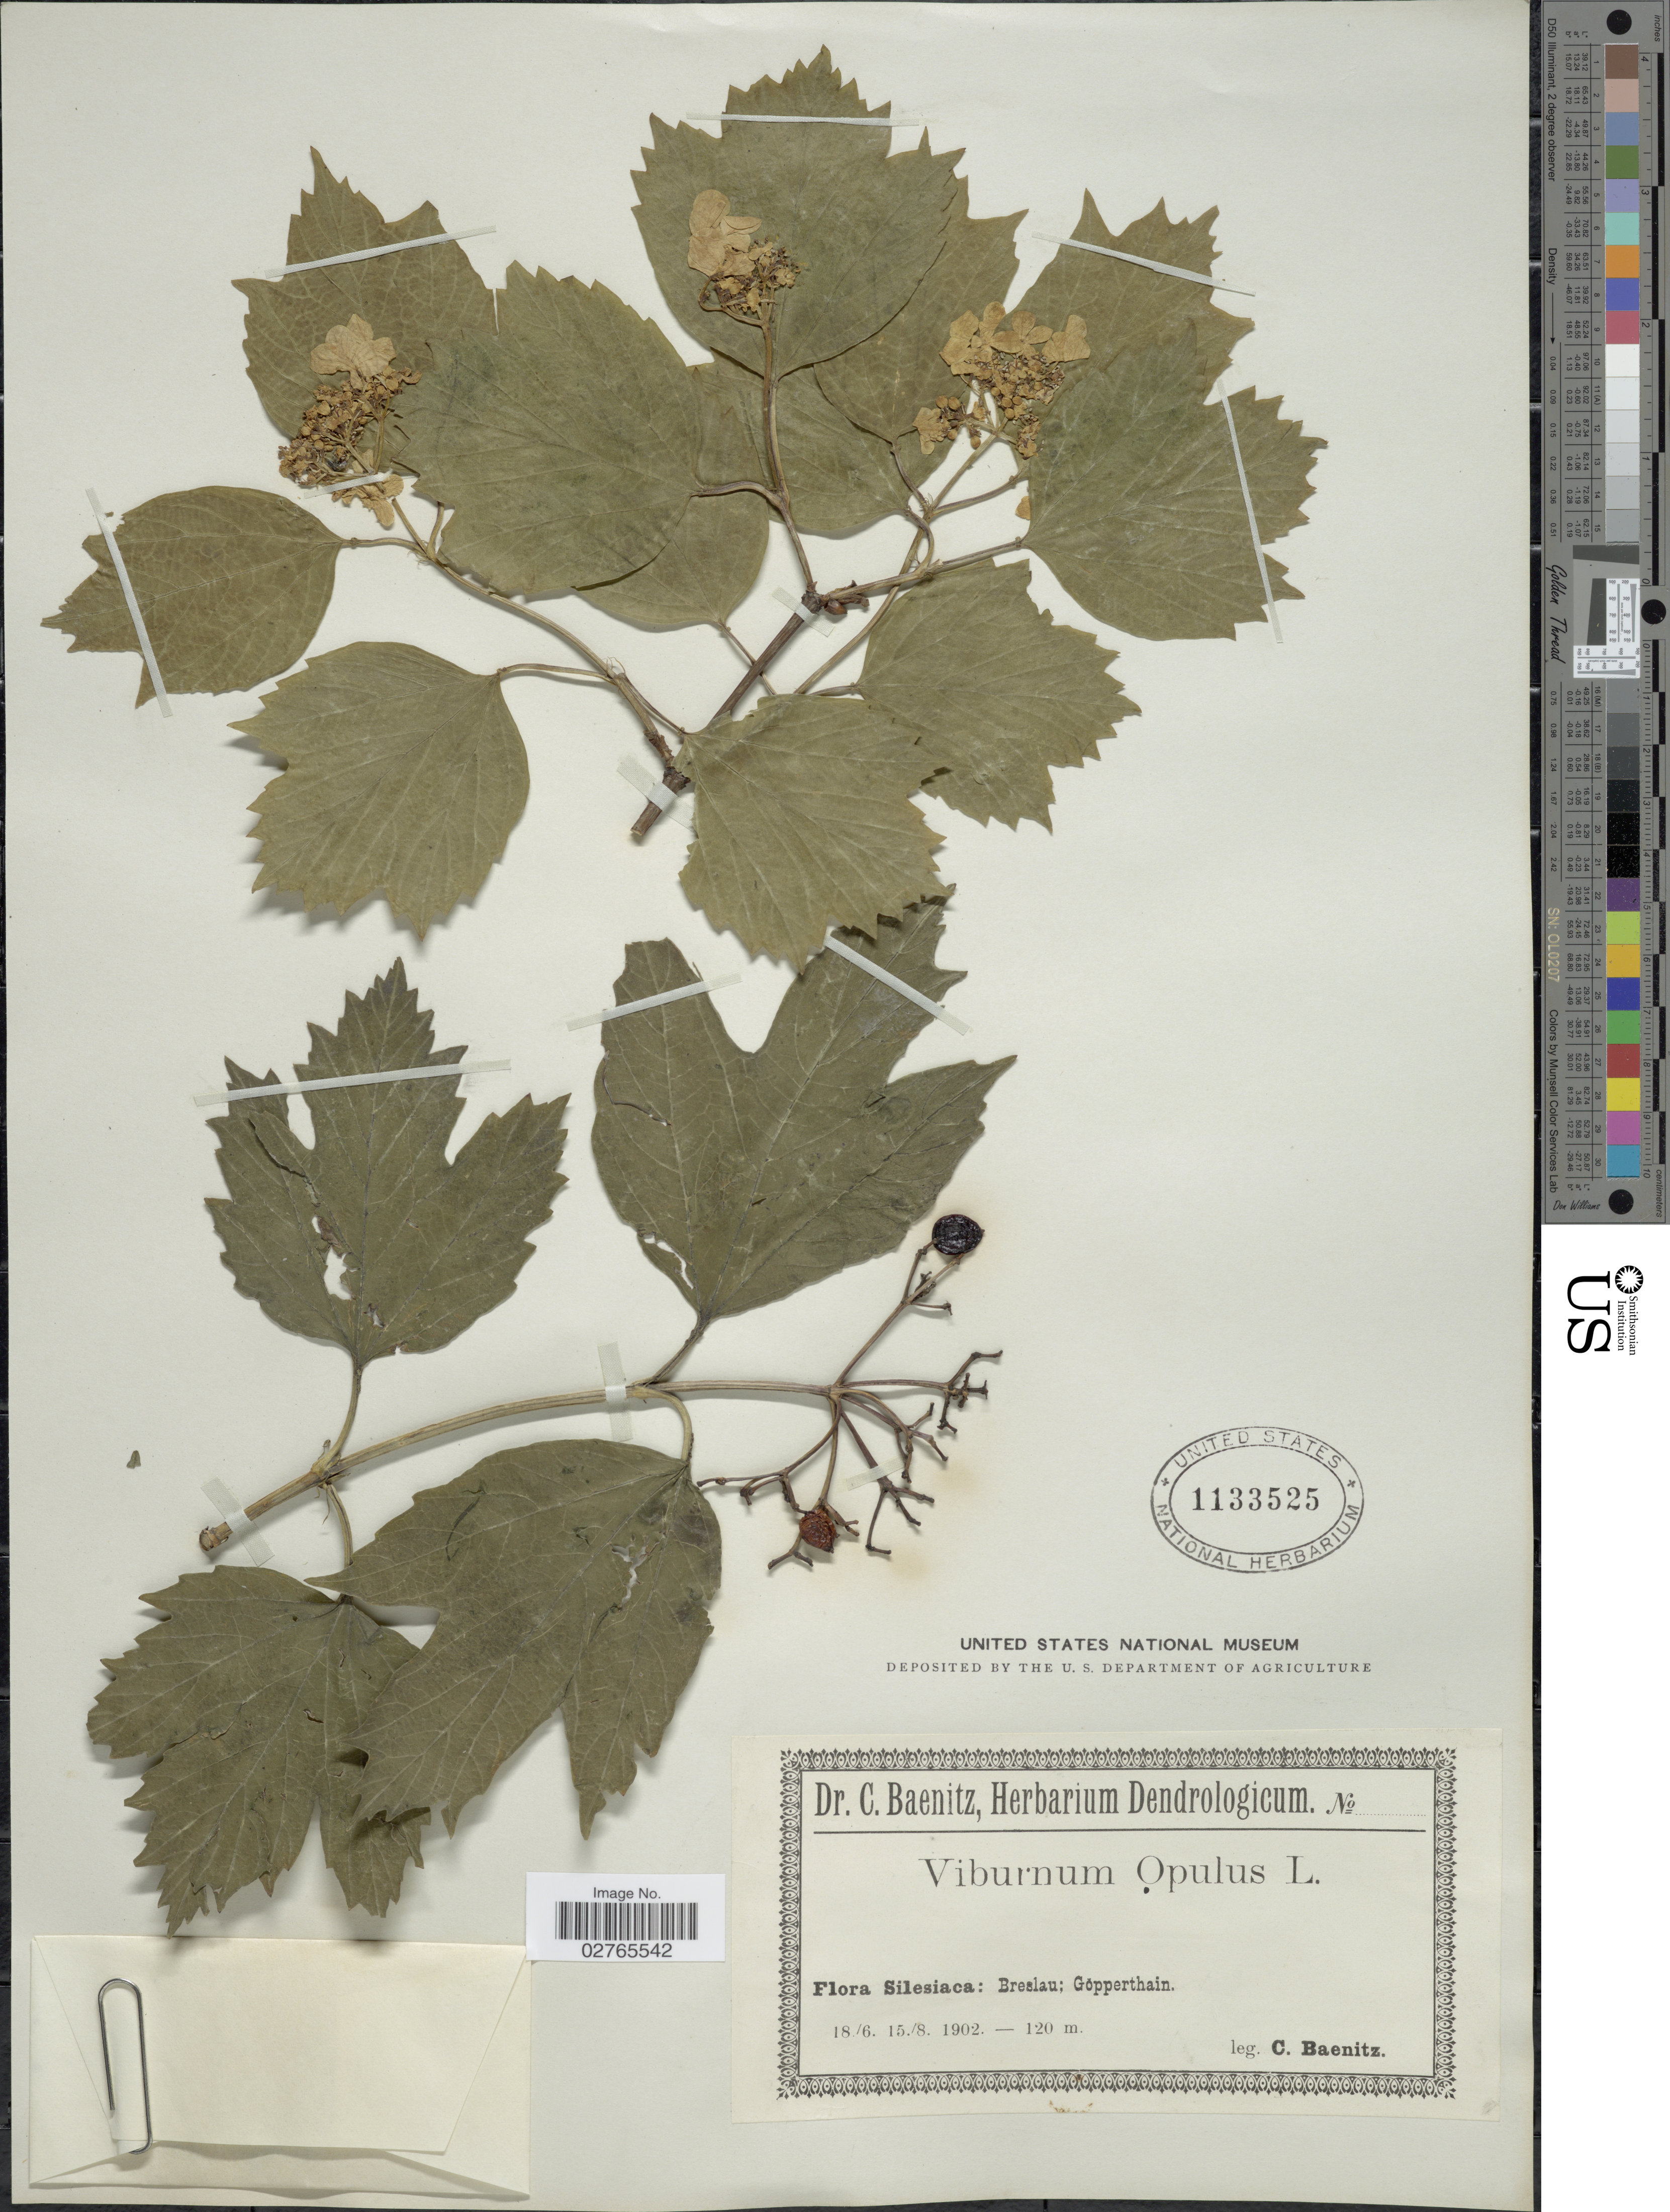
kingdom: Plantae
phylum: Tracheophyta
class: Magnoliopsida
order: Dipsacales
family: Viburnaceae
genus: Viburnum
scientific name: Viburnum opulus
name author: L.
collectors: C. G. Baenitz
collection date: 1902-06-18/1902-08-15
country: Poland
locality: Silesiaca: Breslau; Göpperthain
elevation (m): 120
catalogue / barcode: US 1133525